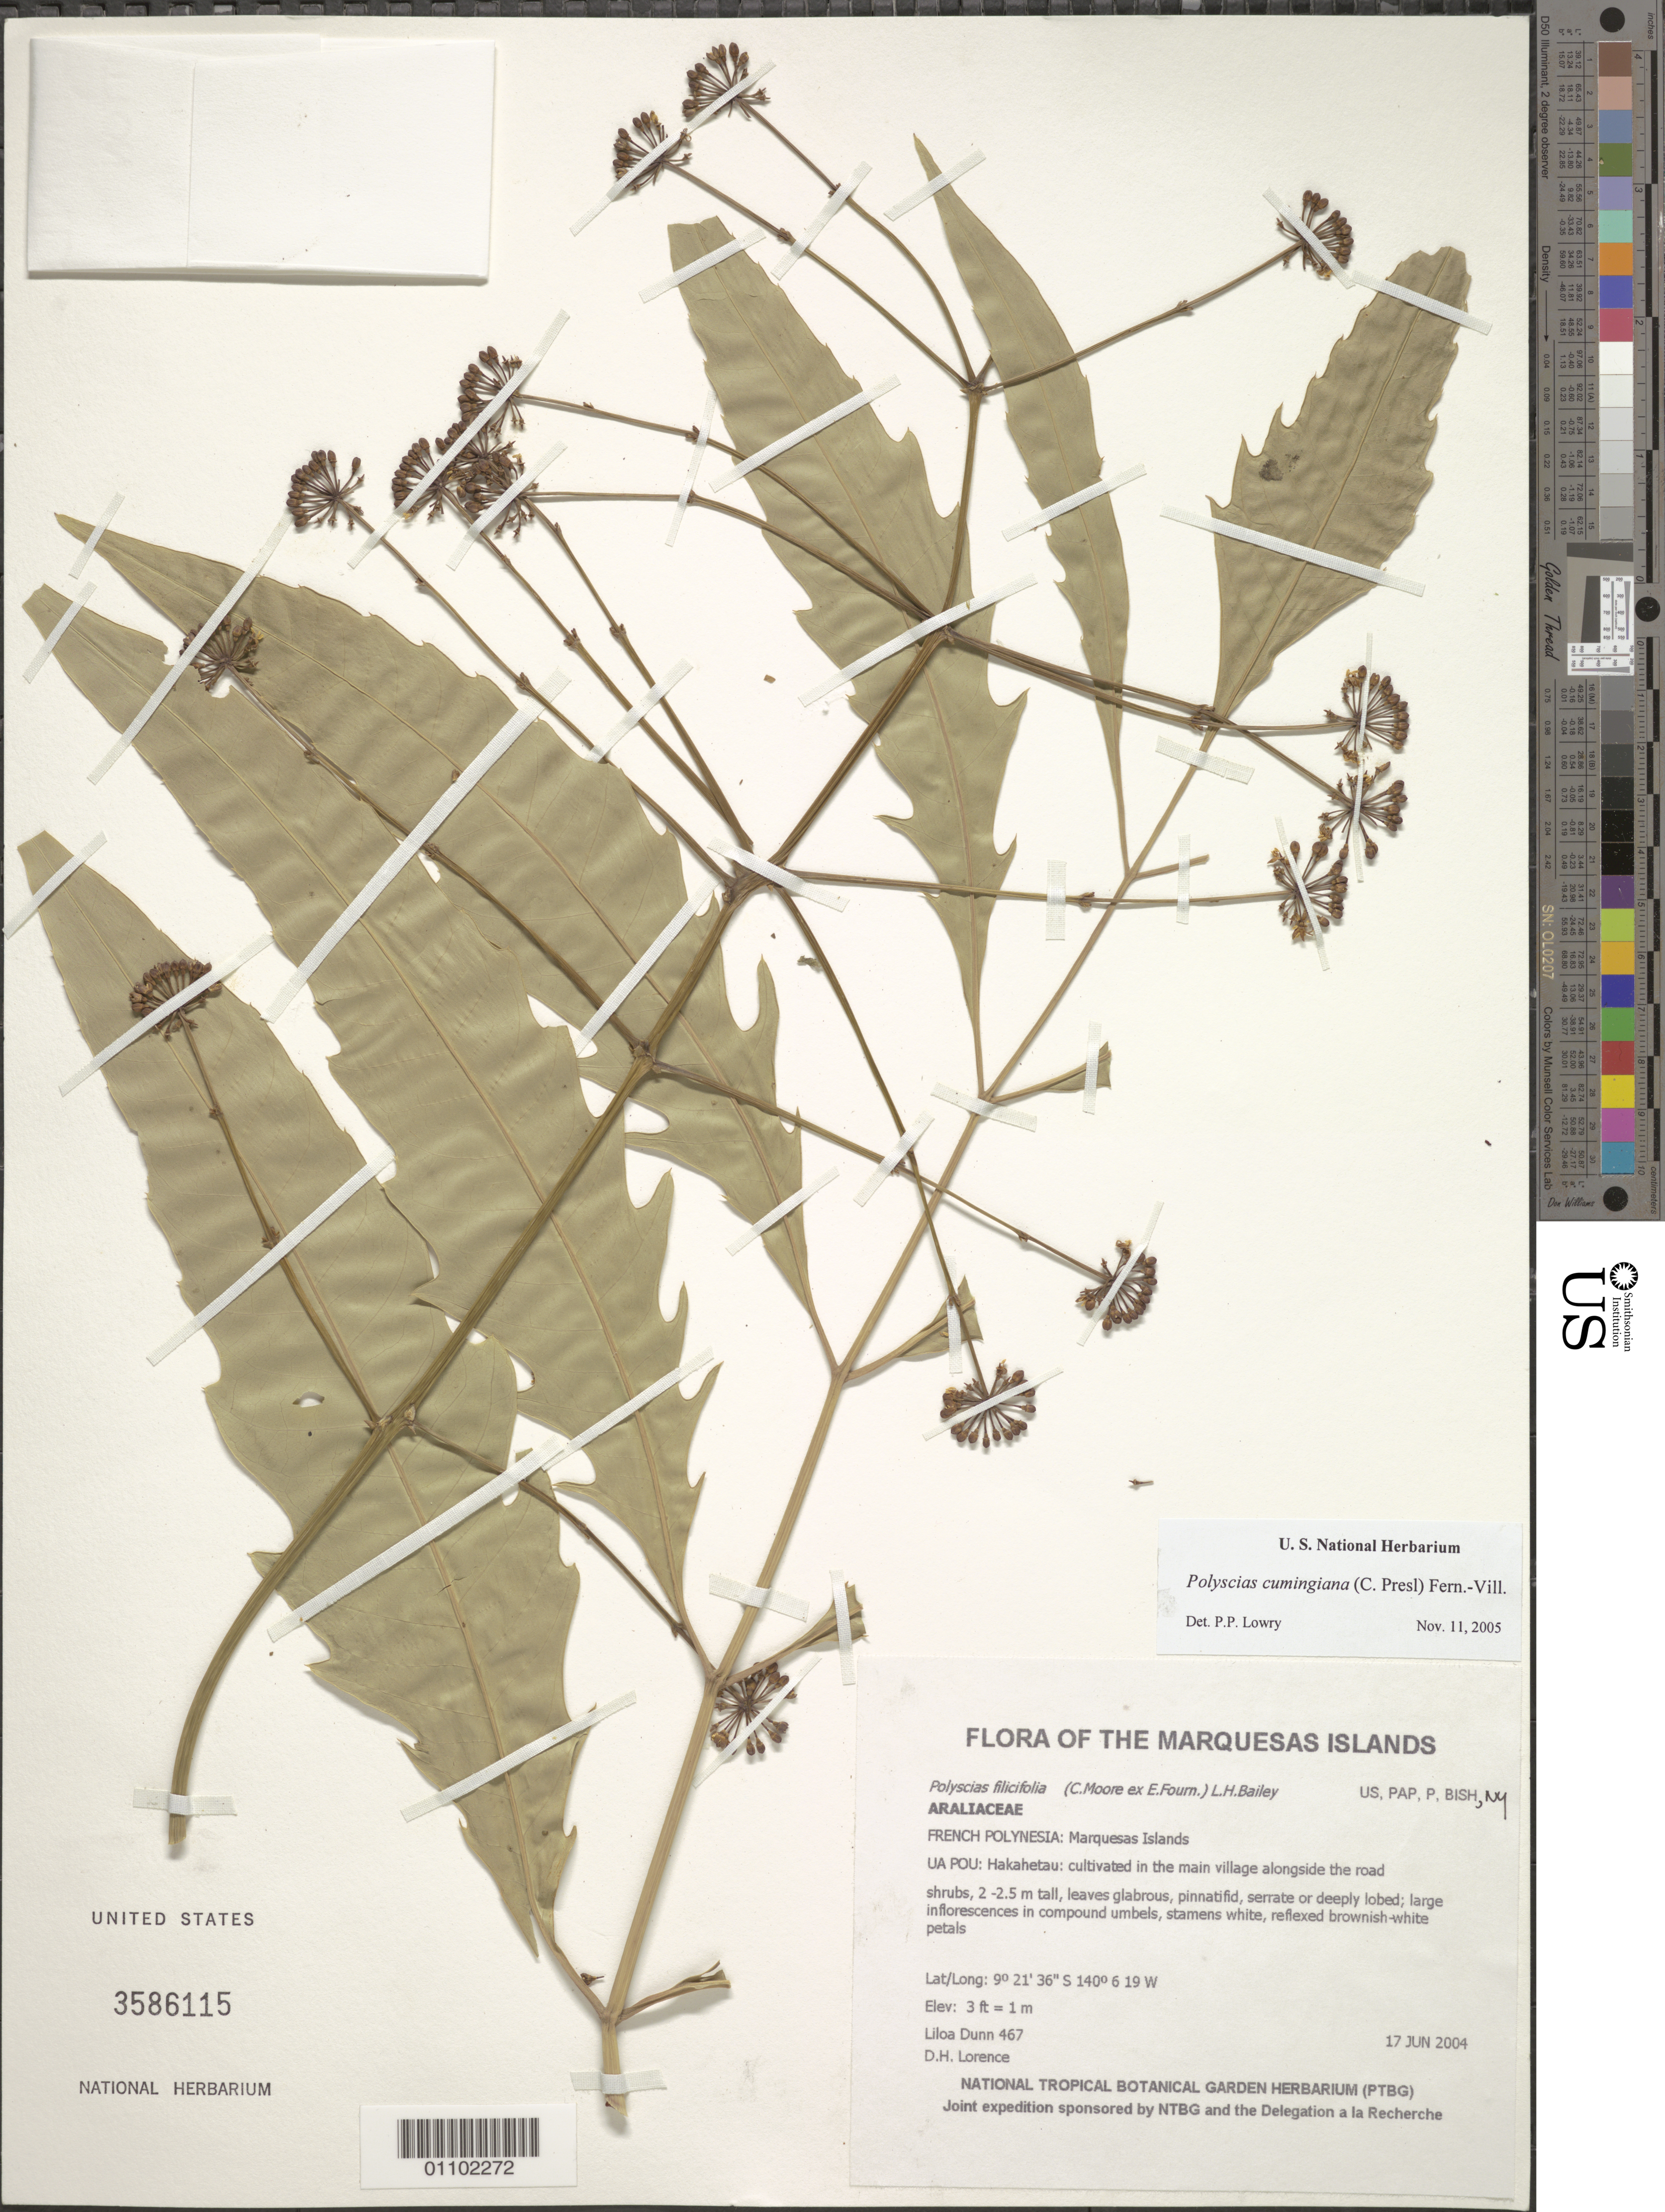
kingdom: Plantae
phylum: Tracheophyta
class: Magnoliopsida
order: Apiales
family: Araliaceae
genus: Polyscias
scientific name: Polyscias cumingiana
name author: (C. Presl) Fern.-Vill.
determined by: Lowry, P. P., (MO), Missouri Botanical Garden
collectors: L. Dunn & D. Lorence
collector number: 467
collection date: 2004-06-17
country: French Polynesia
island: Ua Pou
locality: Hakahetau: cultivated in the main village alongside the road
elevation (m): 1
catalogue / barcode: US 3586115